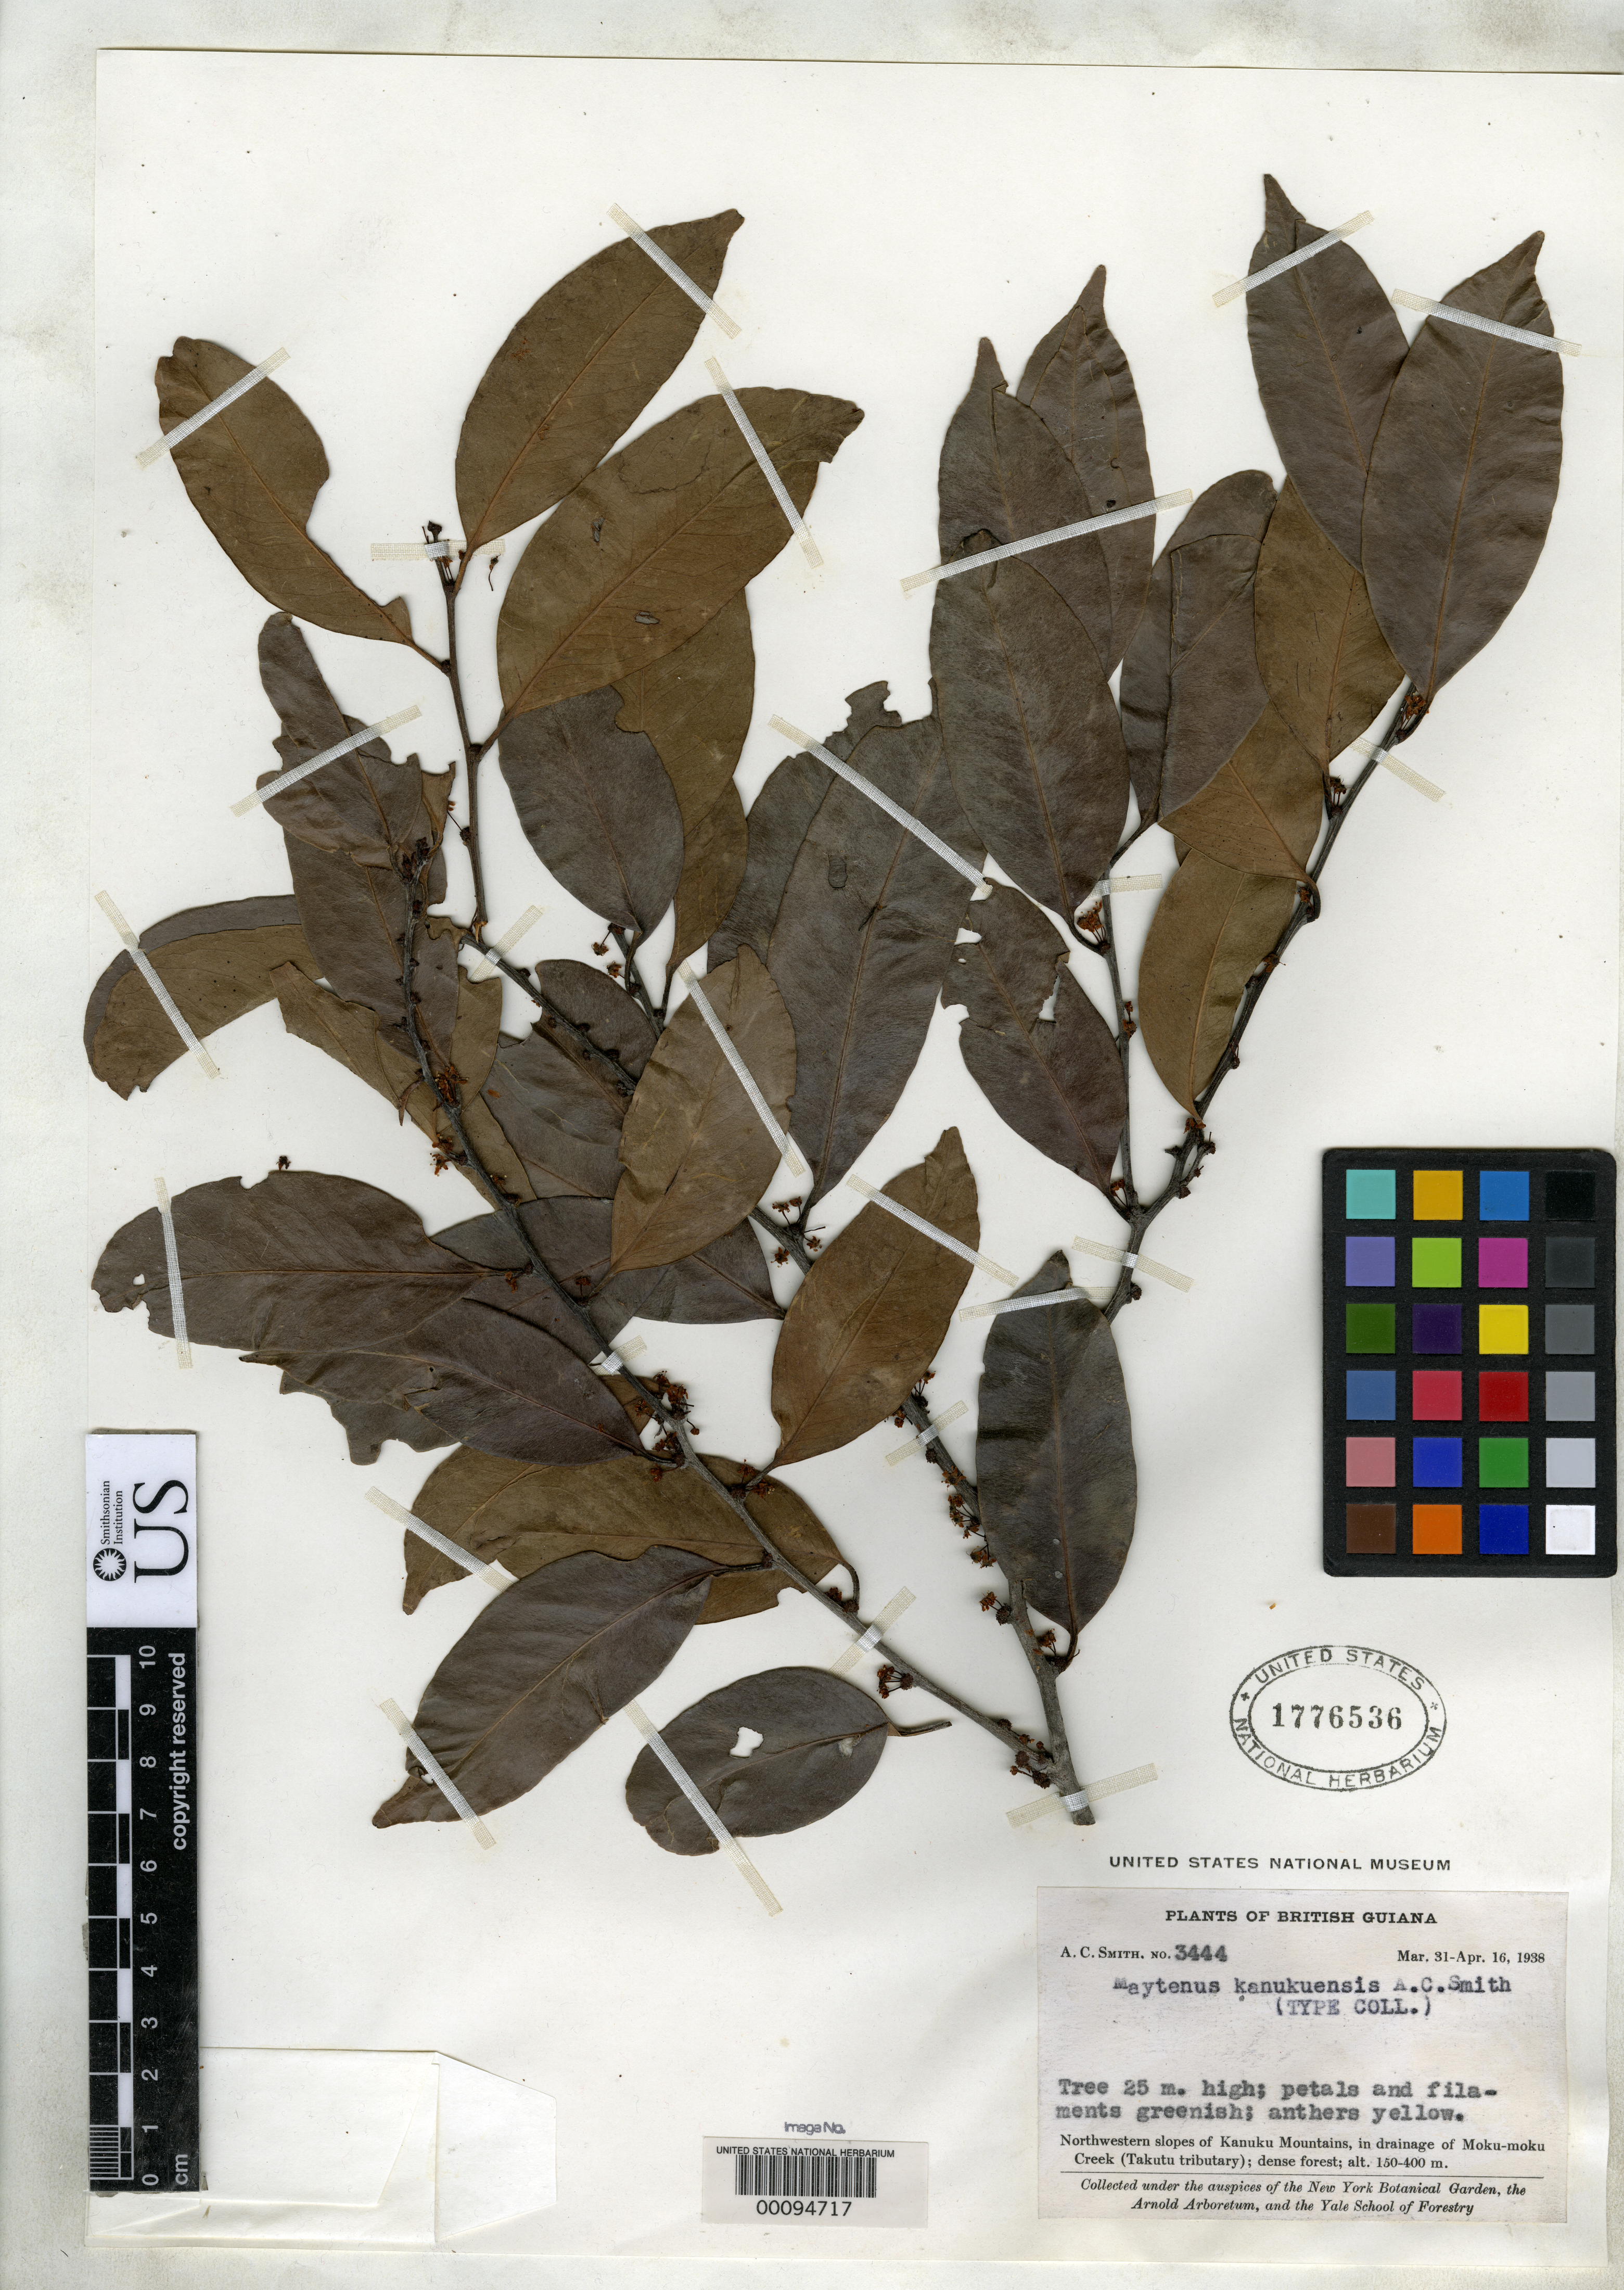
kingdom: Plantae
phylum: Tracheophyta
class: Magnoliopsida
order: Celastrales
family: Celastraceae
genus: Maytenus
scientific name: Maytenus kanukuensis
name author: A.C. Sm.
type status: Isotype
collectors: A. C. Smith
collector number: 3444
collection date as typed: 31 Mar 1938 to 16 Apr 1938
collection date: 1938-03-31/1938-04-16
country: Guyana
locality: Kanuku Mts., Moku-Moku Creek (Takutu Tributary).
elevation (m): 150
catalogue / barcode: US 1776536